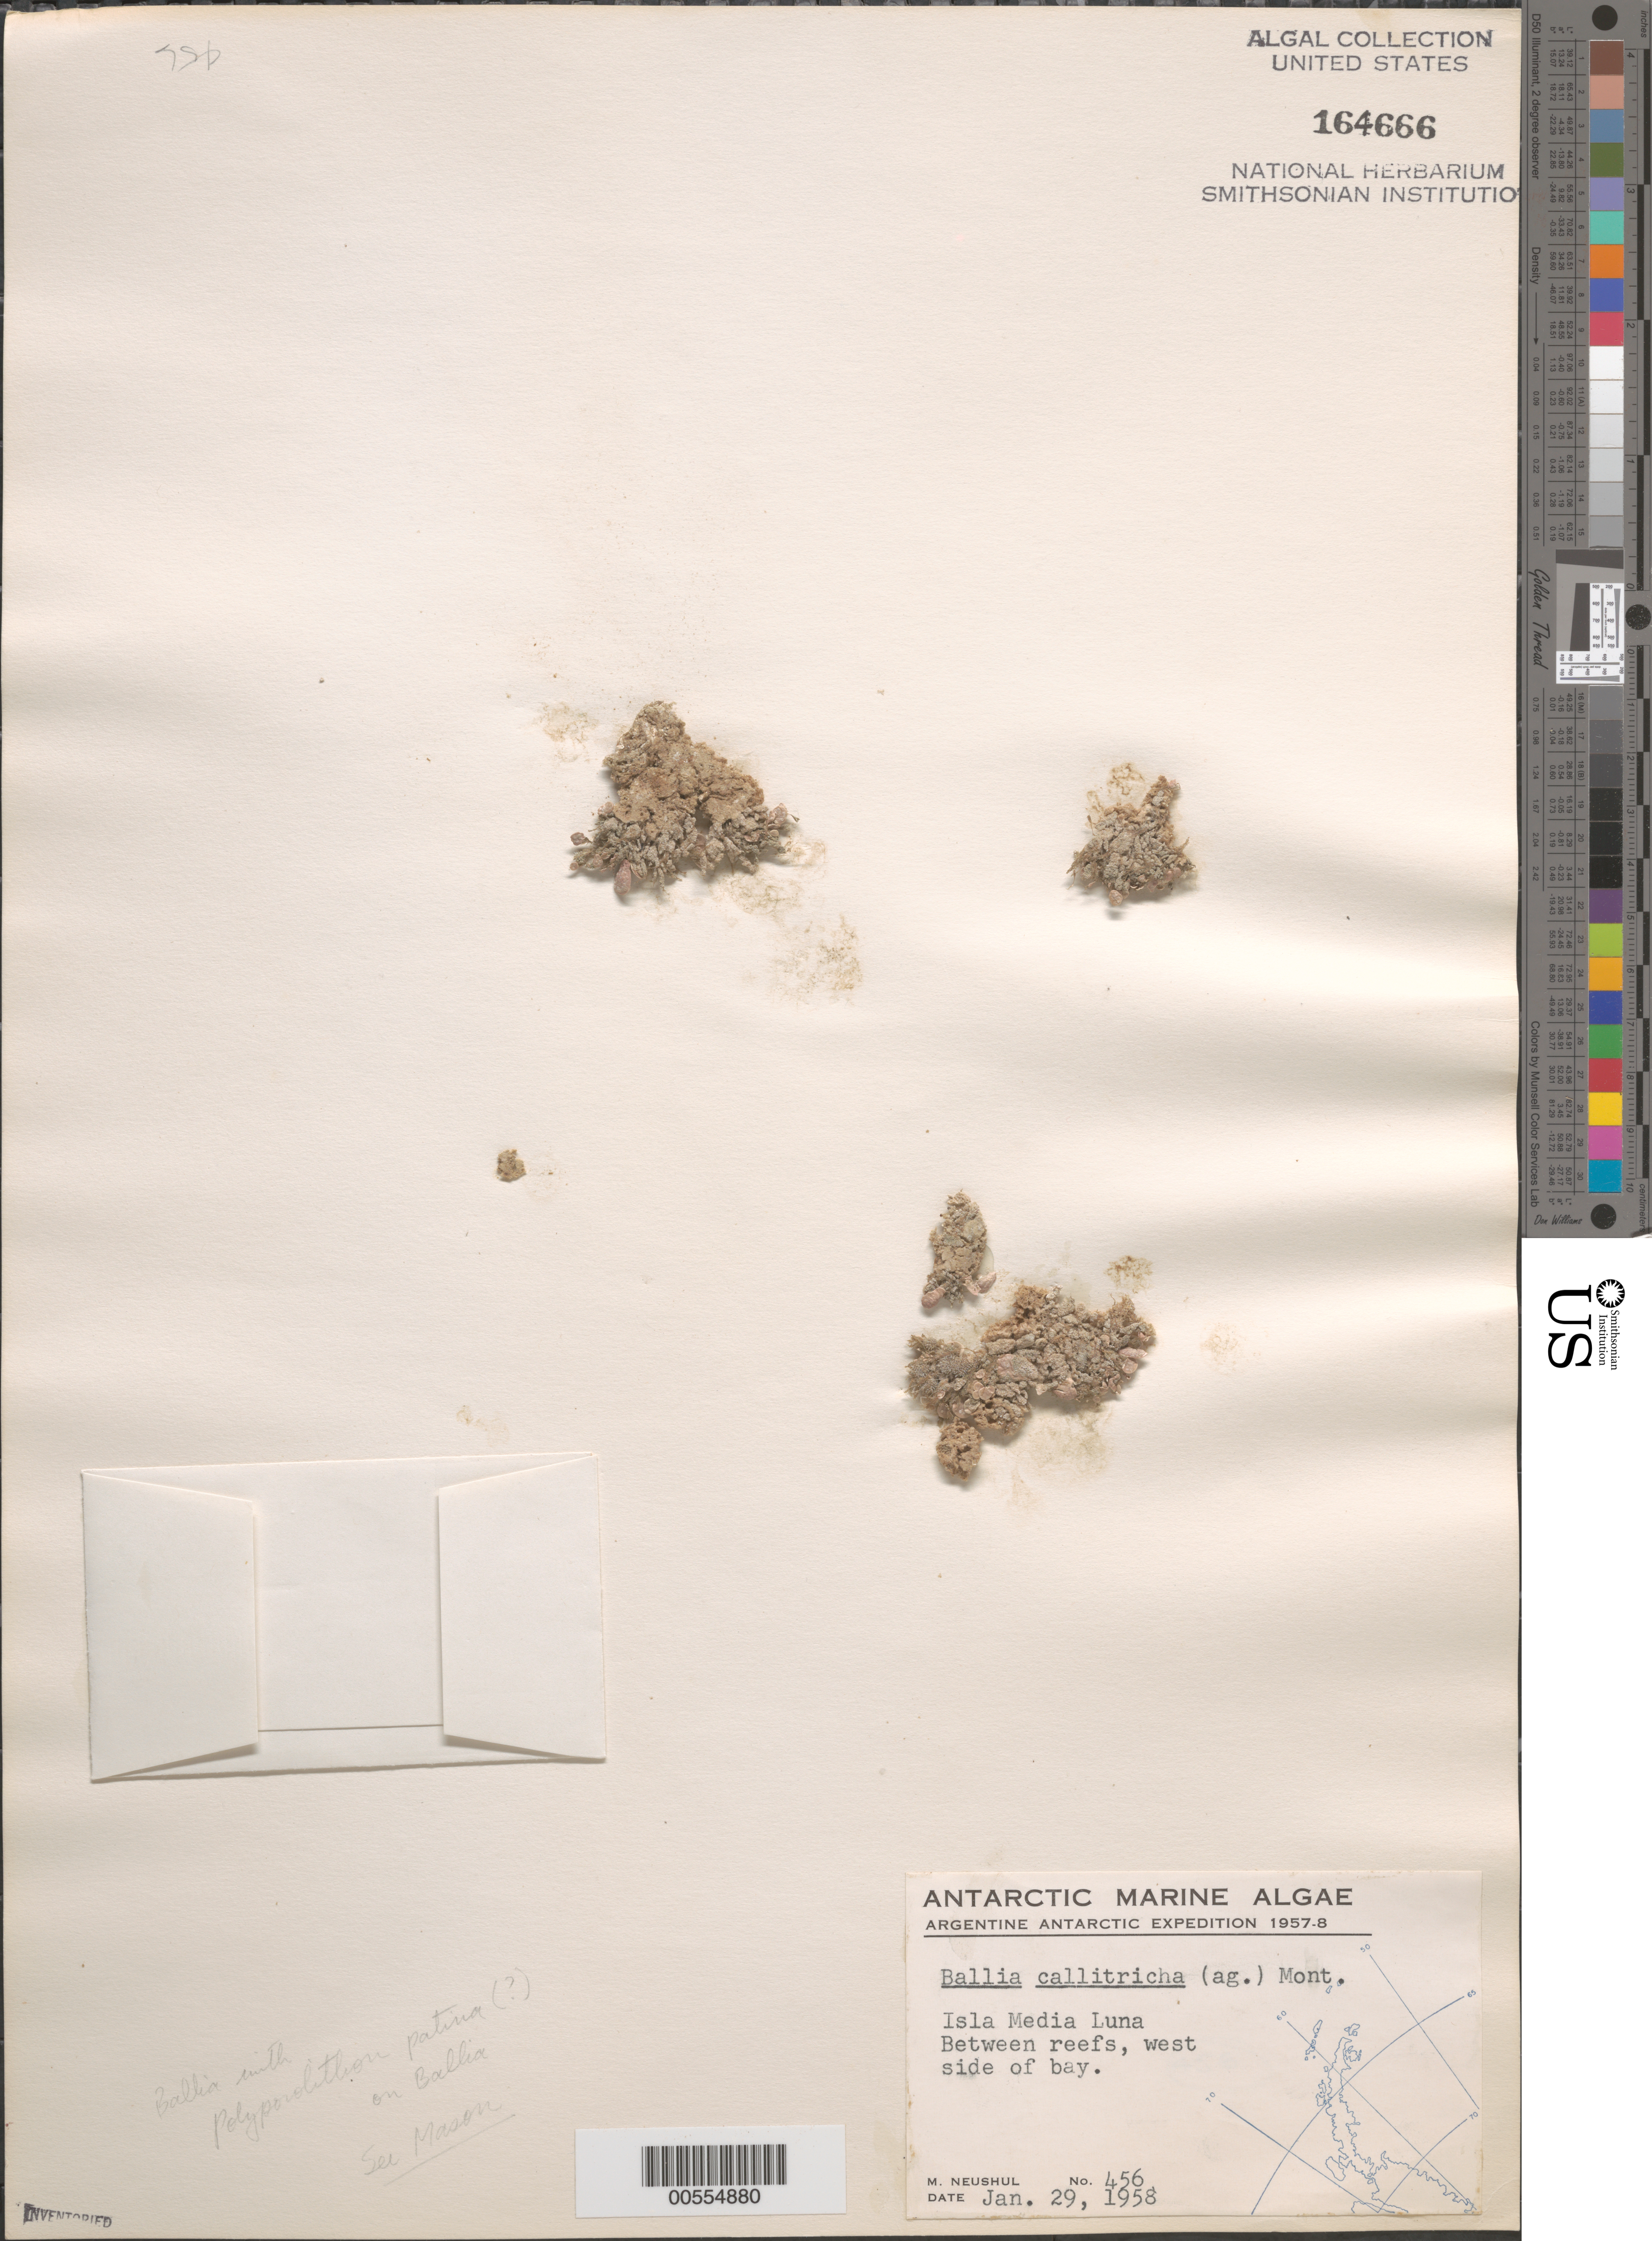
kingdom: Plantae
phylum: Rhodophyta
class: Florideophyceae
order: Balliales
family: Balliaceae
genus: Ballia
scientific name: Ballia callitricha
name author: (C. Agardh) Kützing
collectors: M. Neushul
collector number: Neushul 456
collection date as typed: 29 Jan 1958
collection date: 1958-01-29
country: Antarctica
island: Half Moon Island (Media Luna Island)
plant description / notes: Argentine Antarctic Expedition, 1957-1958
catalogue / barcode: US 164666